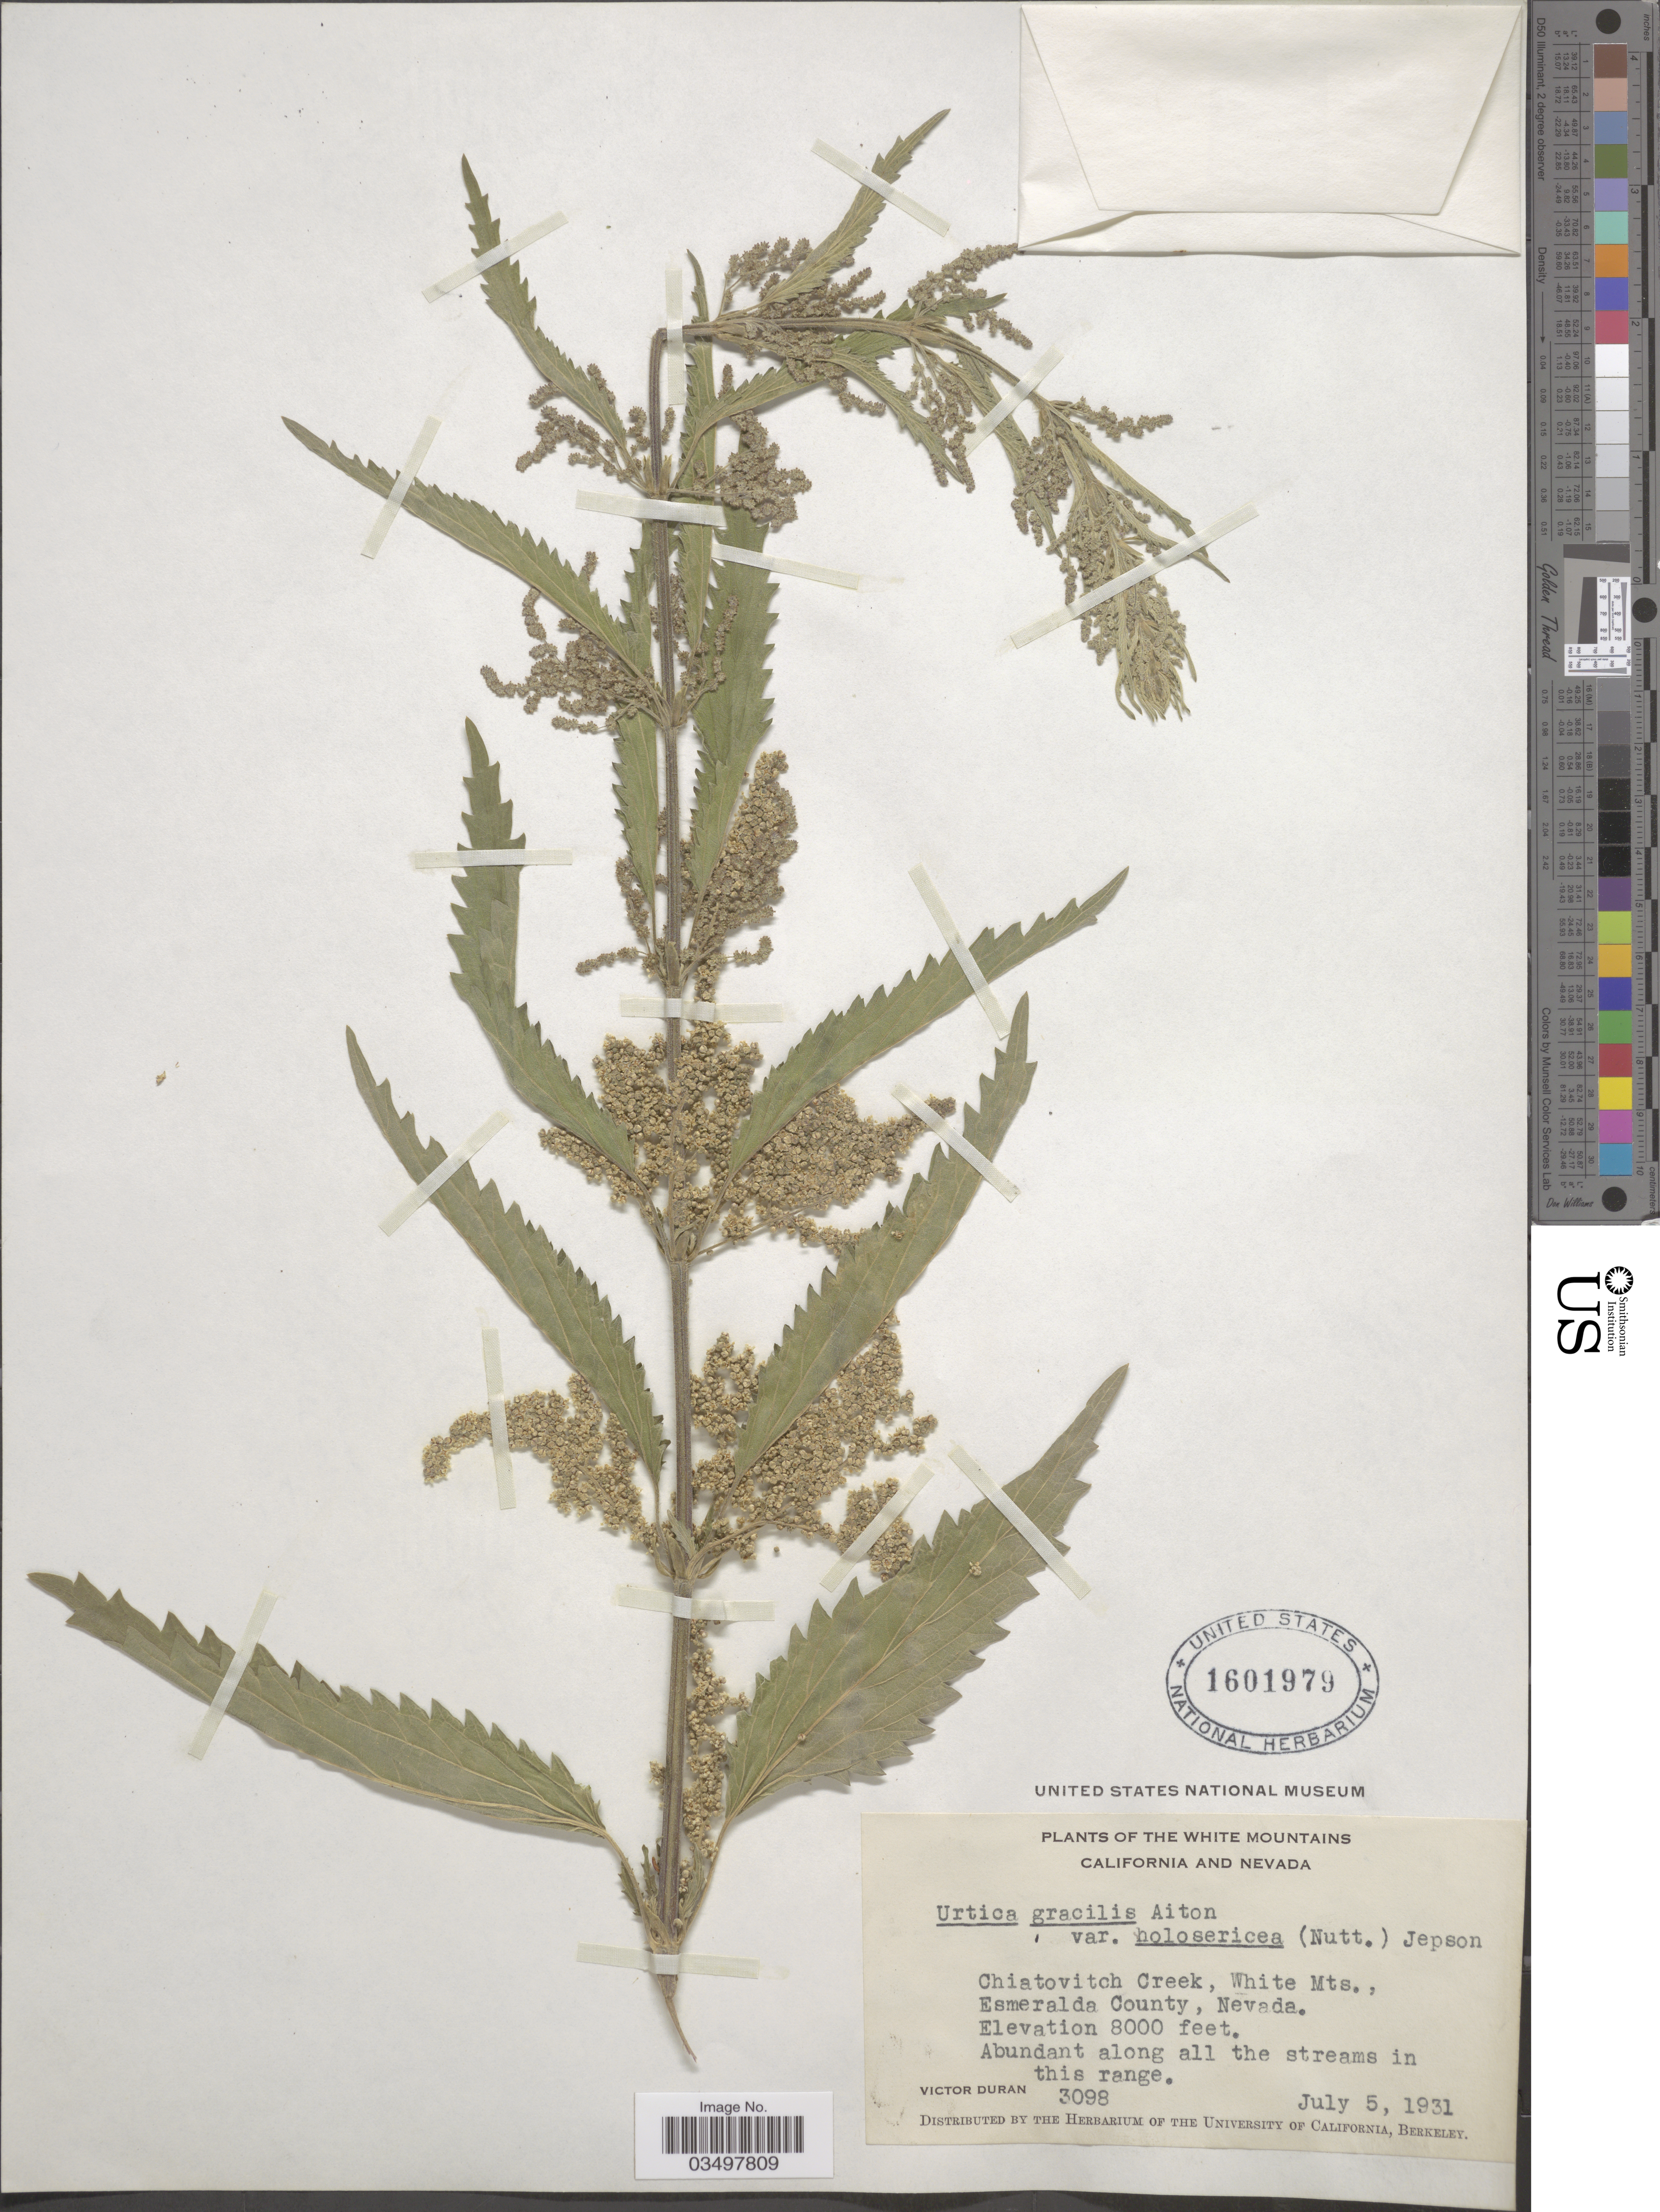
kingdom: Plantae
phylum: Tracheophyta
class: Magnoliopsida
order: Rosales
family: Urticaceae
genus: Urtica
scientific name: Urtica dioica subsp. holosericea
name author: (Nutt.) Thorne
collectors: V. Duran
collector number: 3098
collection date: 1931-07-05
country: United States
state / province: Nevada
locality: White Mountains. Chiatovitch Creek, White Mts., Esmeralda County.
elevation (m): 2438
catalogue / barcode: US 1601979